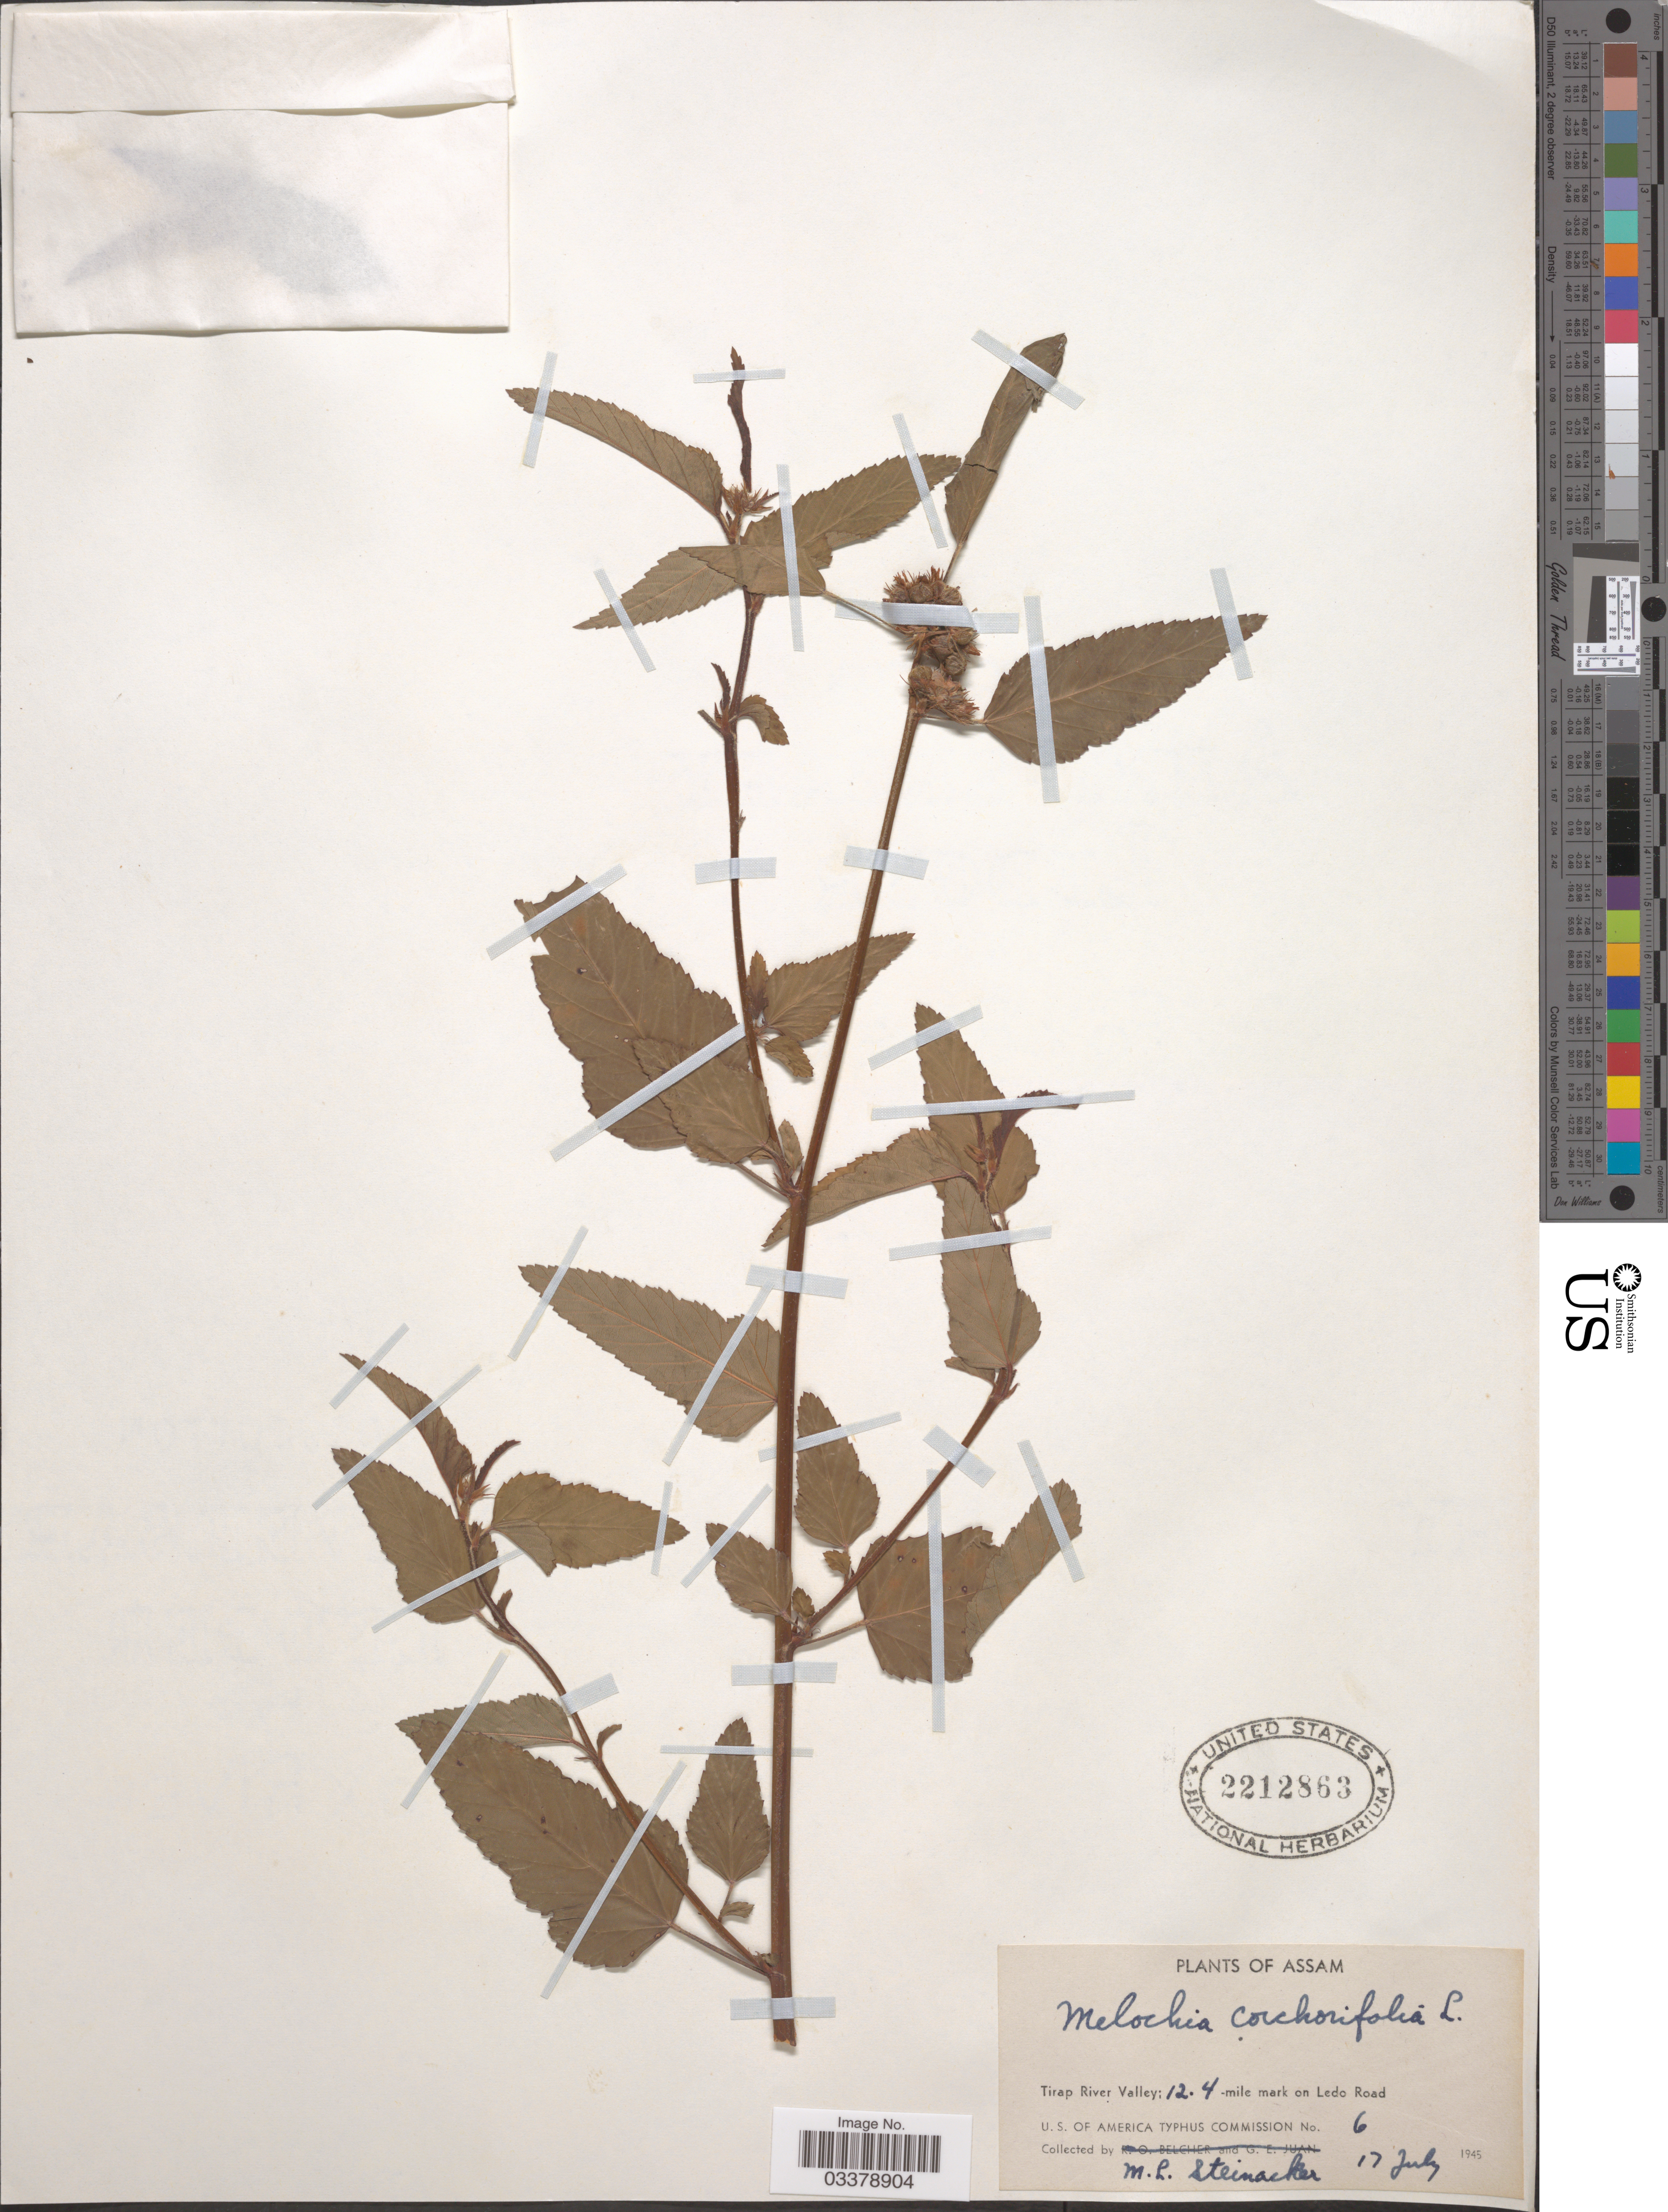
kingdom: Plantae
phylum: Tracheophyta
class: Magnoliopsida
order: Malvales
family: Malvaceae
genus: Melochia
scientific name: Melochia corchorifolia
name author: L.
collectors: M. Steinacker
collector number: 6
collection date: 1945-07-17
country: India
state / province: Assam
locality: Tirap River Valley; 12.4-mile mark on Ledo Road.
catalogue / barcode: US 2212863